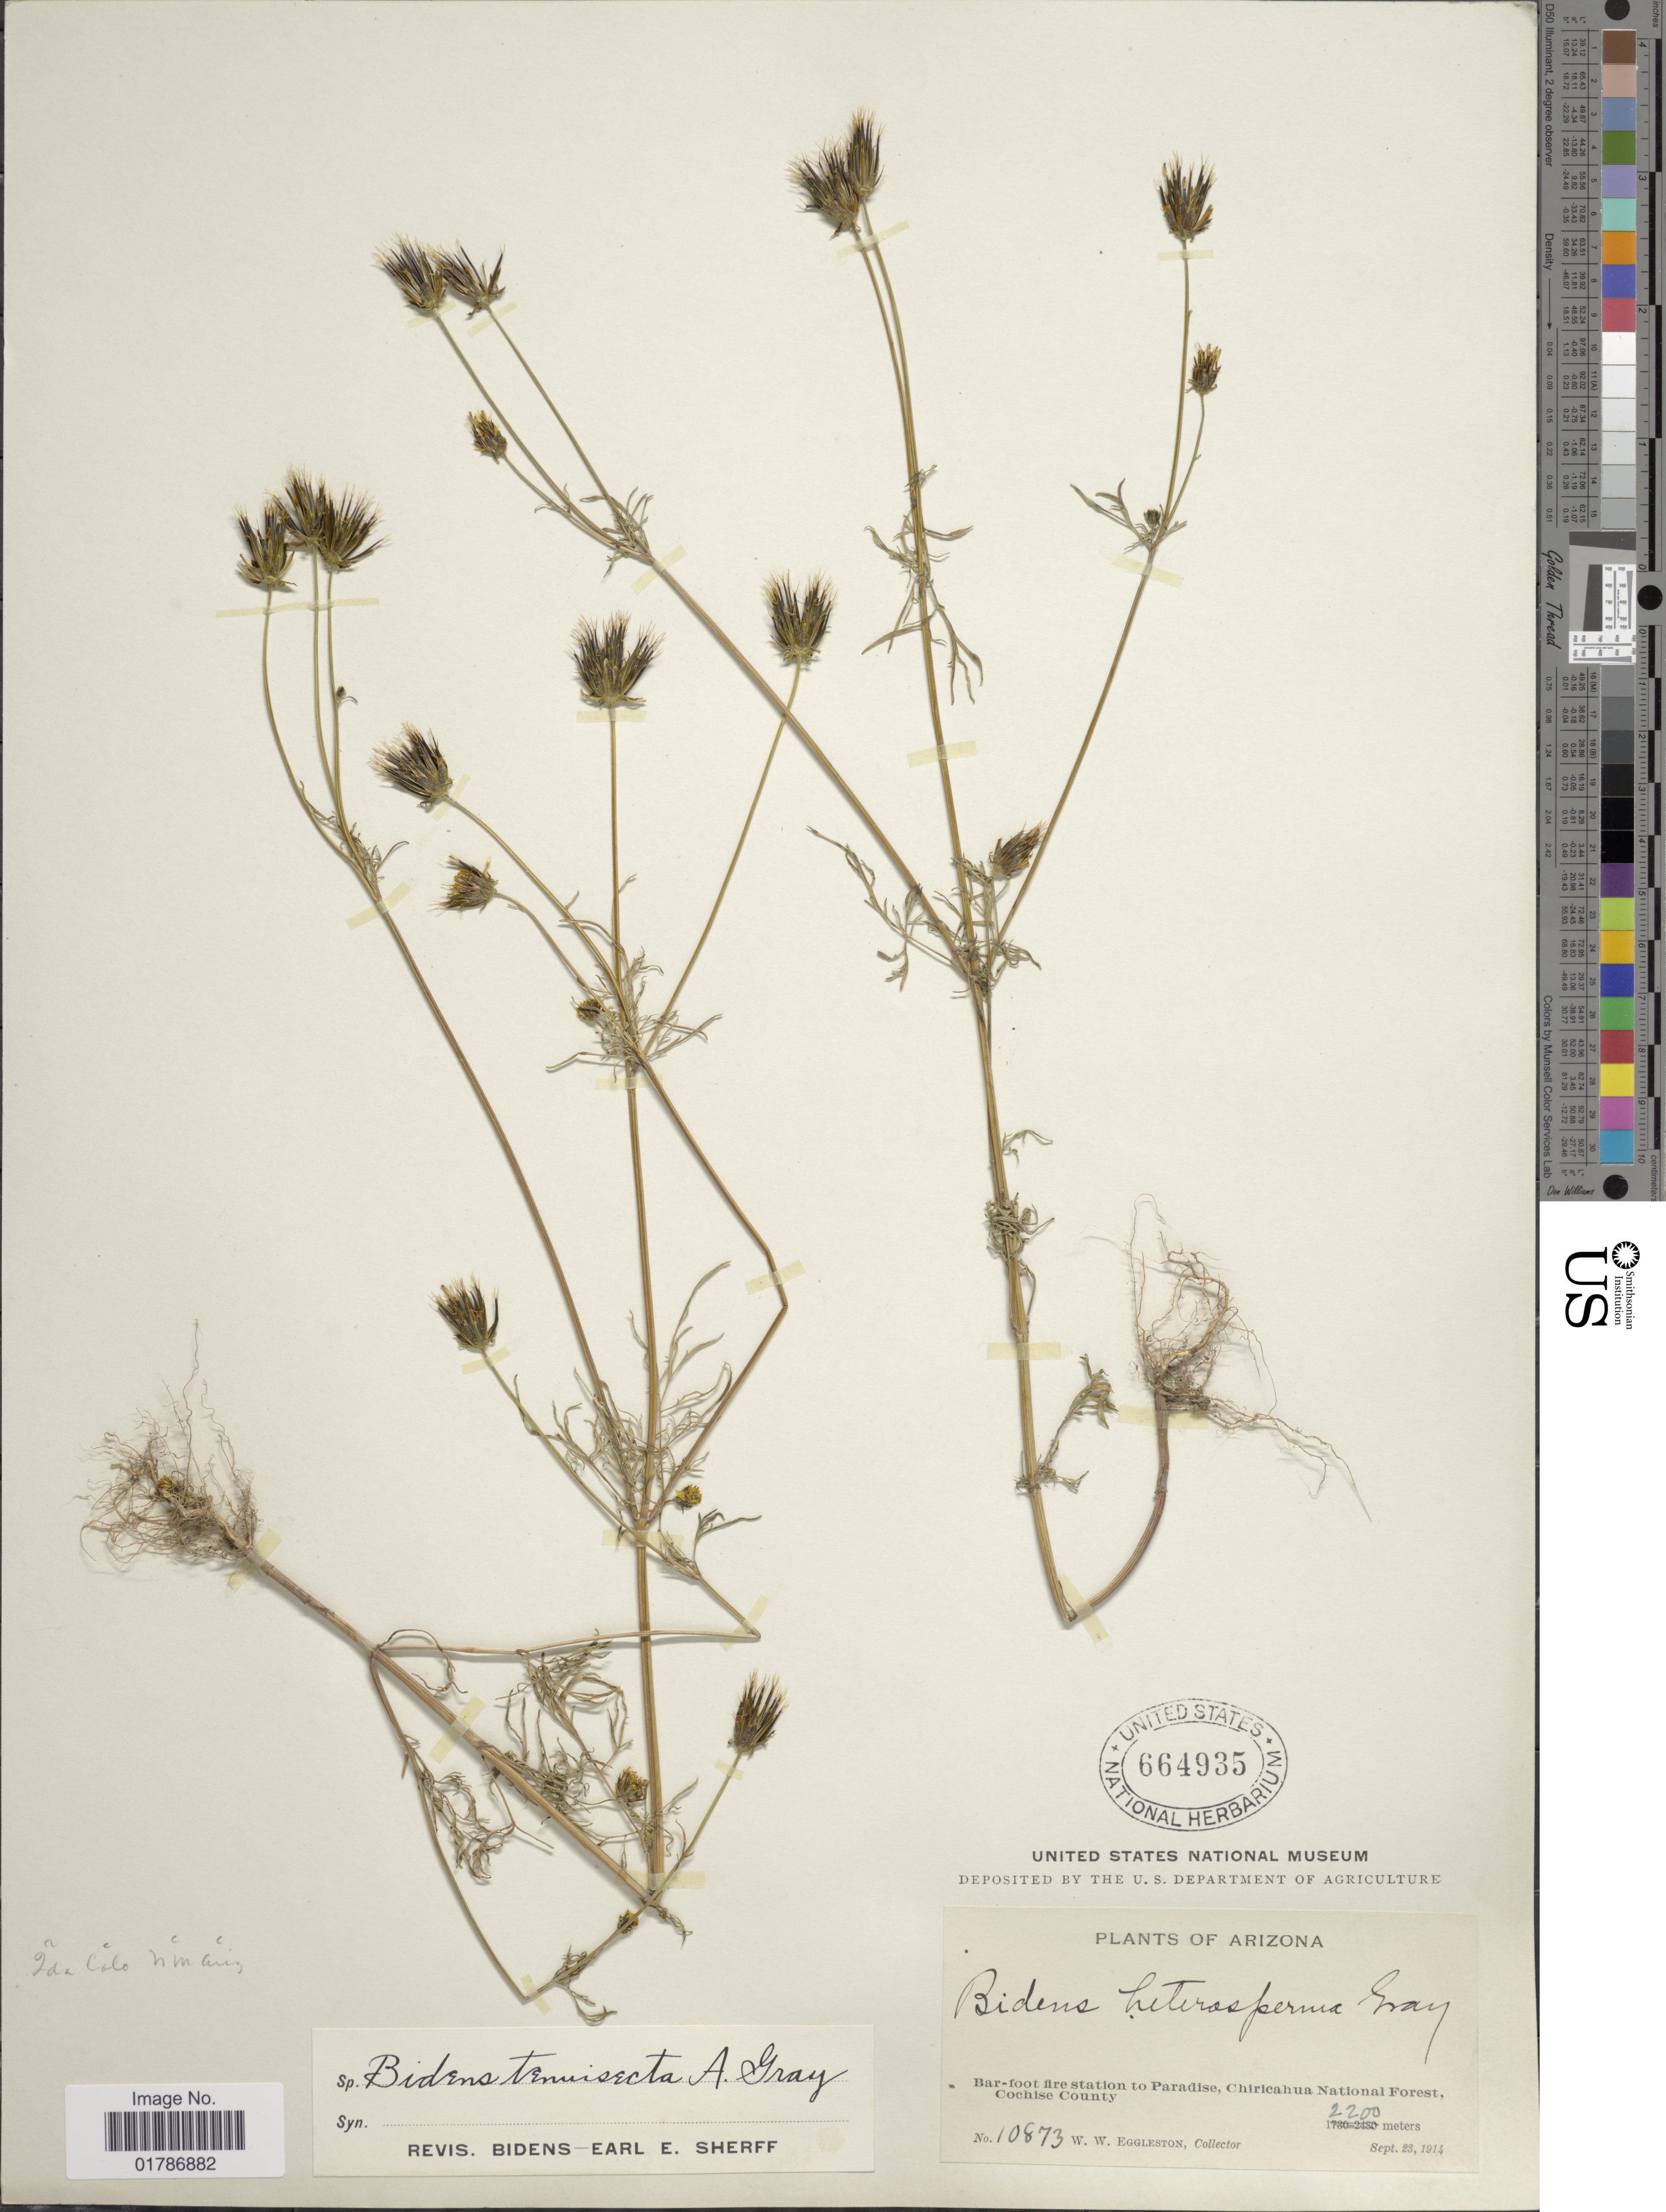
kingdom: Plantae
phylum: Tracheophyta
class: Magnoliopsida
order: Asterales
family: Asteraceae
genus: Bidens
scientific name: Bidens tenuisecta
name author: A. Gray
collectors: W. W. Eggleston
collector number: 10873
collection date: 1914-09-23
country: United States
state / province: Arizona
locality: Bar-Foot fire station to Paradise, Chiricahua National Forest, Cochise County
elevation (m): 2200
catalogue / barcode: US 664935